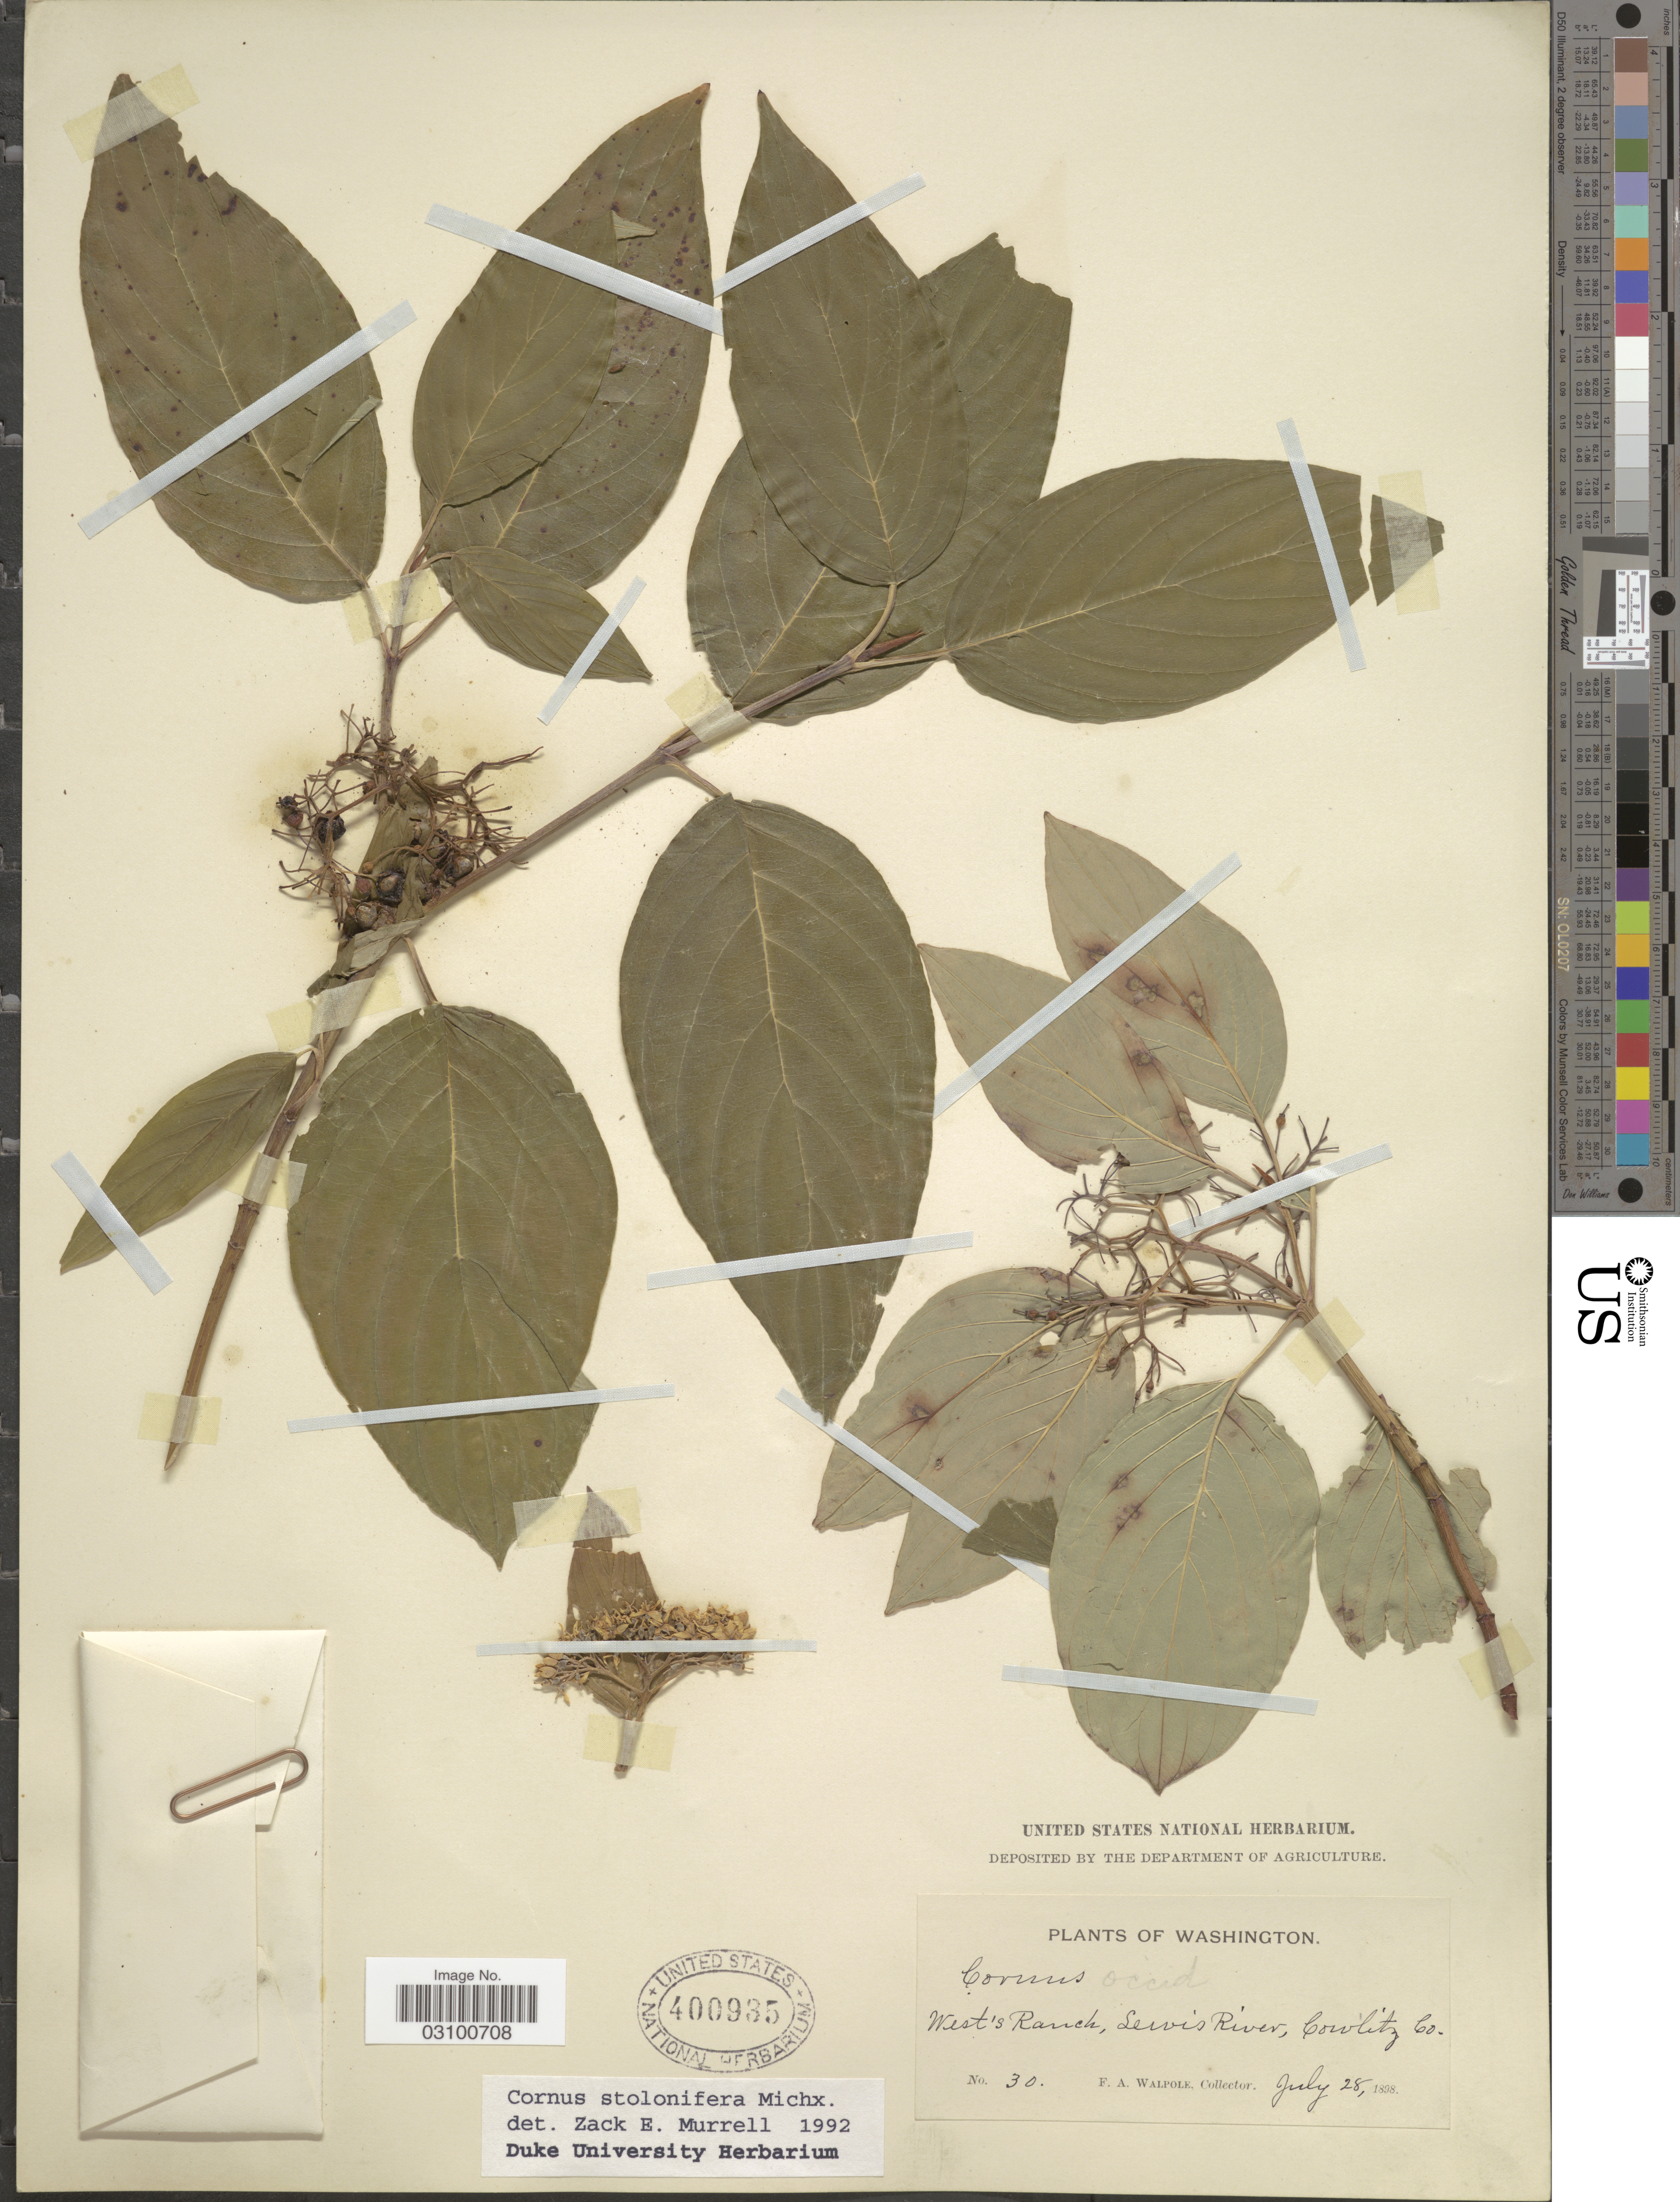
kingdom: Plantae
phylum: Tracheophyta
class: Magnoliopsida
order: Cornales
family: Cornaceae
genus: Cornus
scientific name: Cornus sericea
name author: L.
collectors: F. Walpole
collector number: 30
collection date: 1898-07-28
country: United States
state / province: Washington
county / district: Cowlitz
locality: West's Ranch, Lewis River, Cowlitz Co.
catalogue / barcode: US 400935